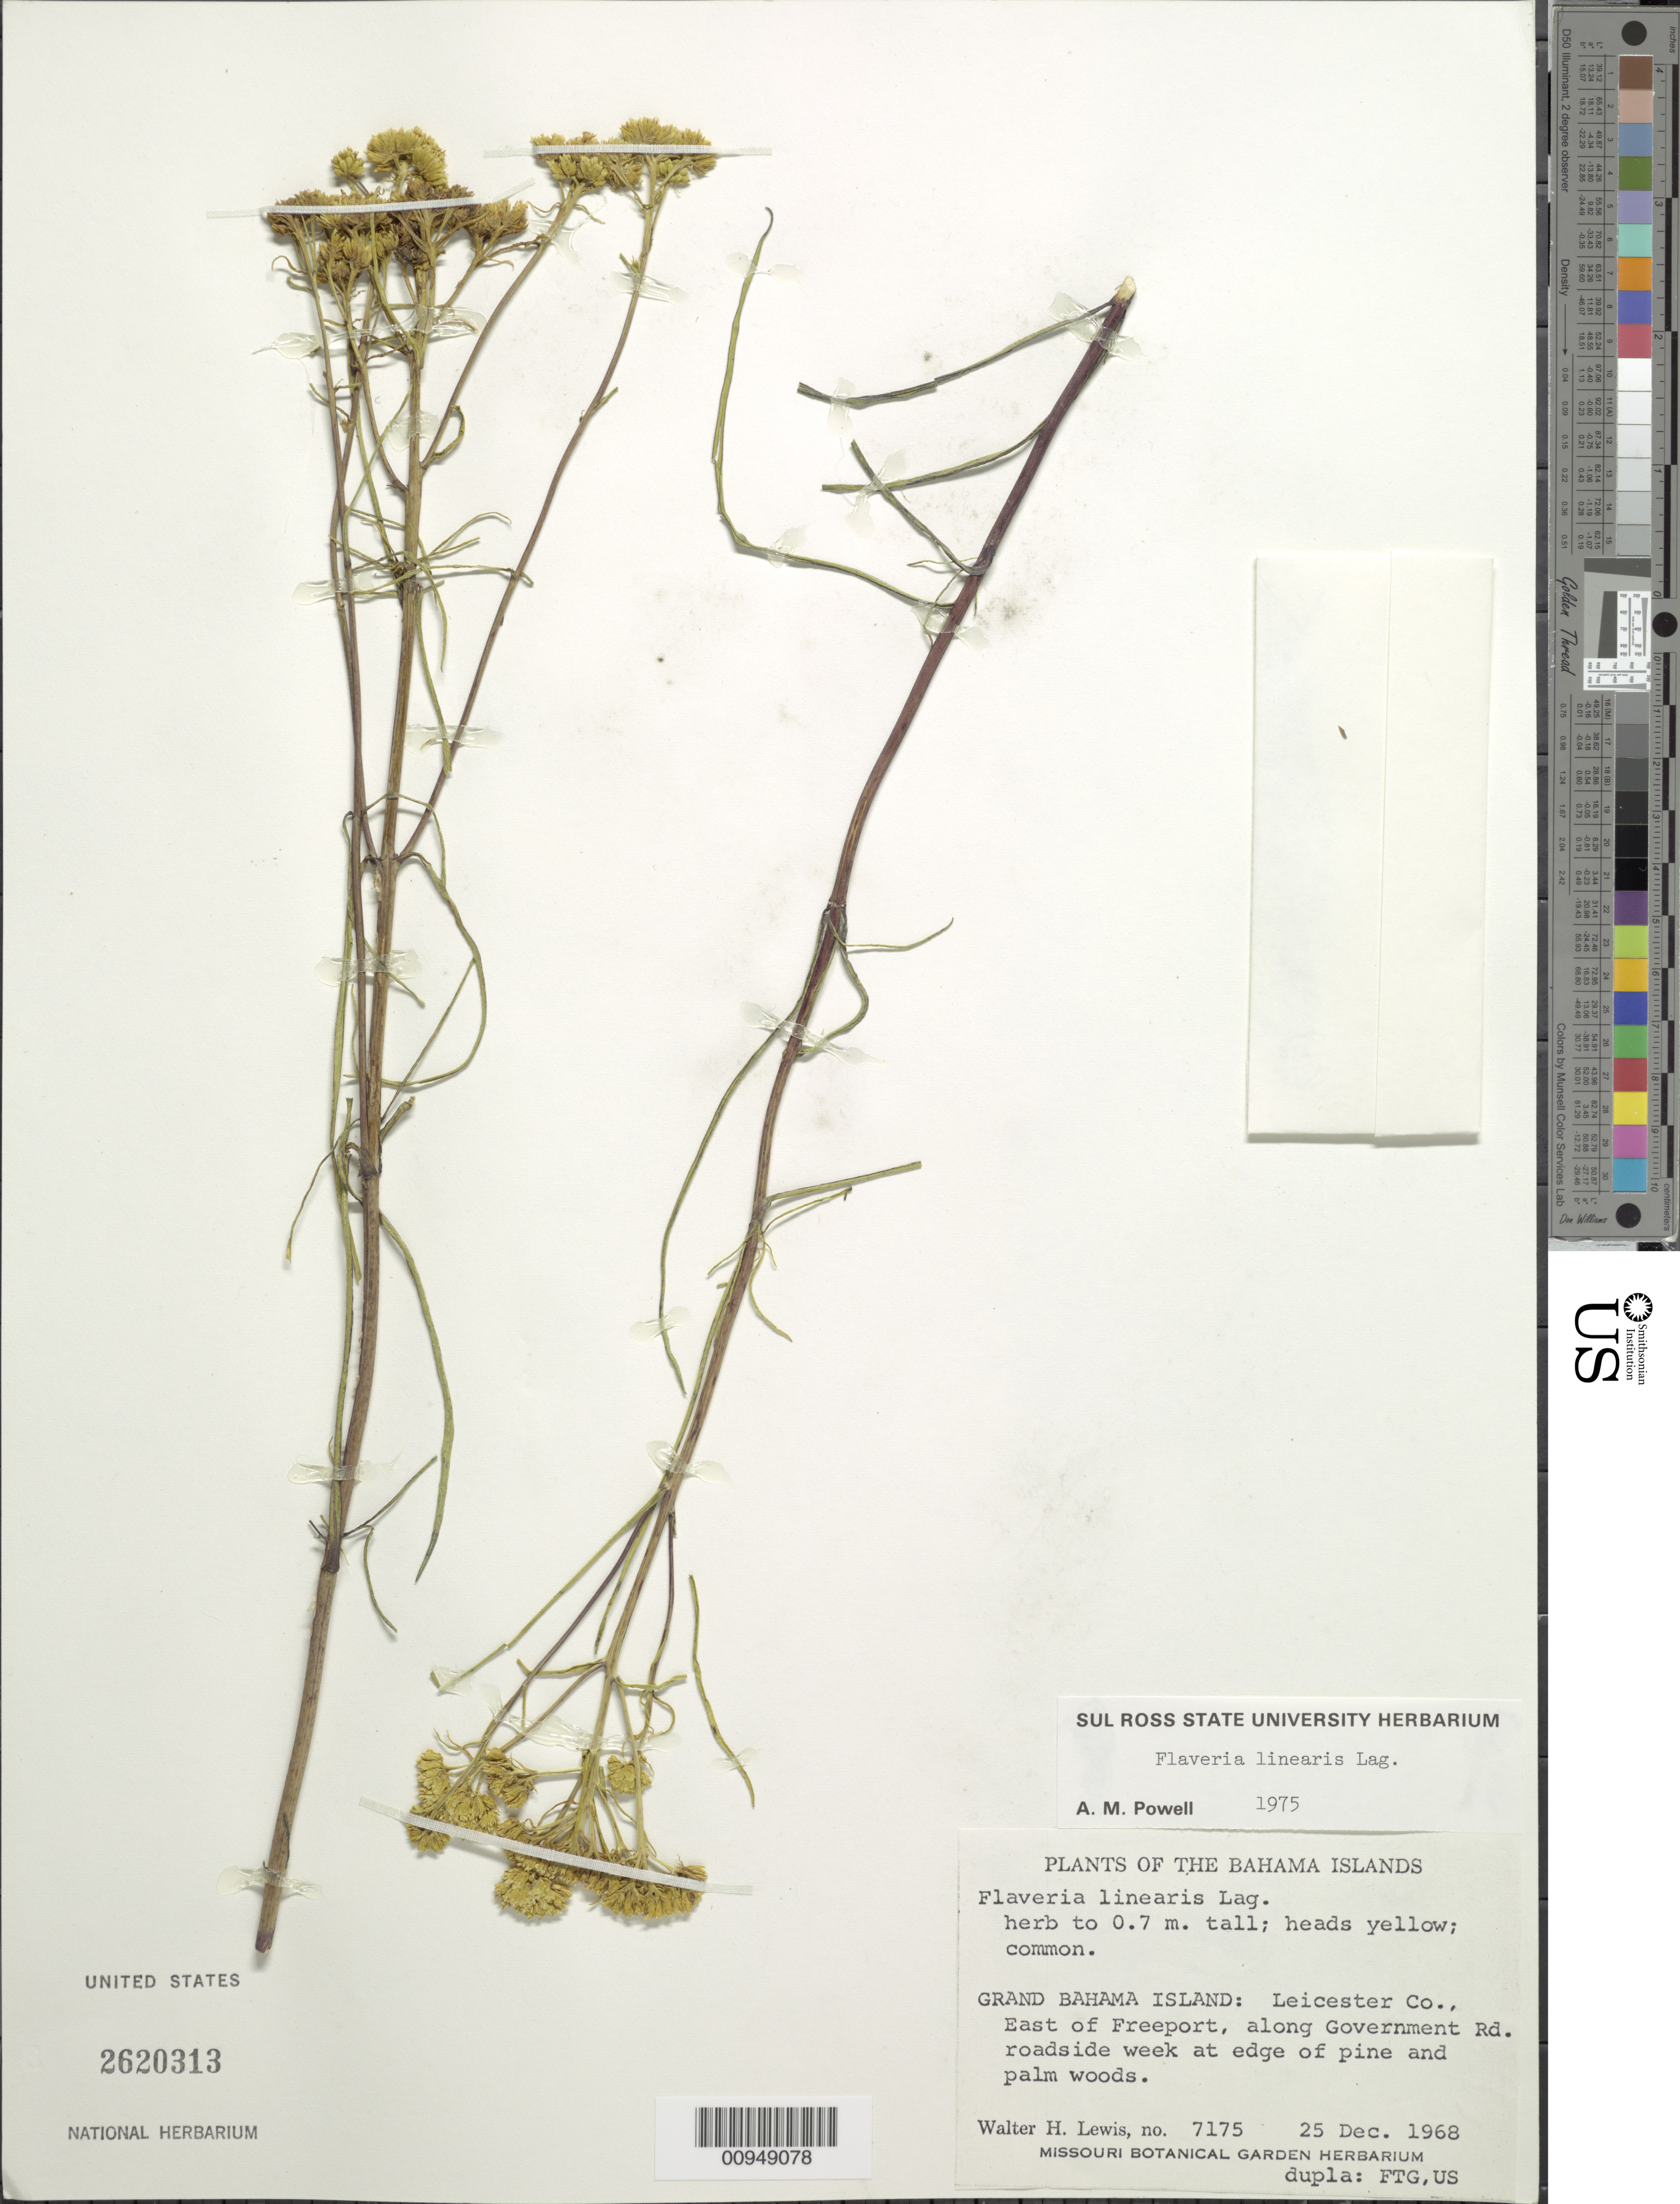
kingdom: Plantae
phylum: Tracheophyta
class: Magnoliopsida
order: Asterales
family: Asteraceae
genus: Flaveria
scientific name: Flaveria linearis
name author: Lag.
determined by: Powell, A. M.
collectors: W. H. Lewis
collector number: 7175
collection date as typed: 25 Dec 1968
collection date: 1968-12-25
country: Bahamas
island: Grand Bahama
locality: Leicester Co., East of Freeport, along Government Rd, at edge of pine and palm woods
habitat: Roadside weed at edge of pine and palm woods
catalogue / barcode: US 2620313